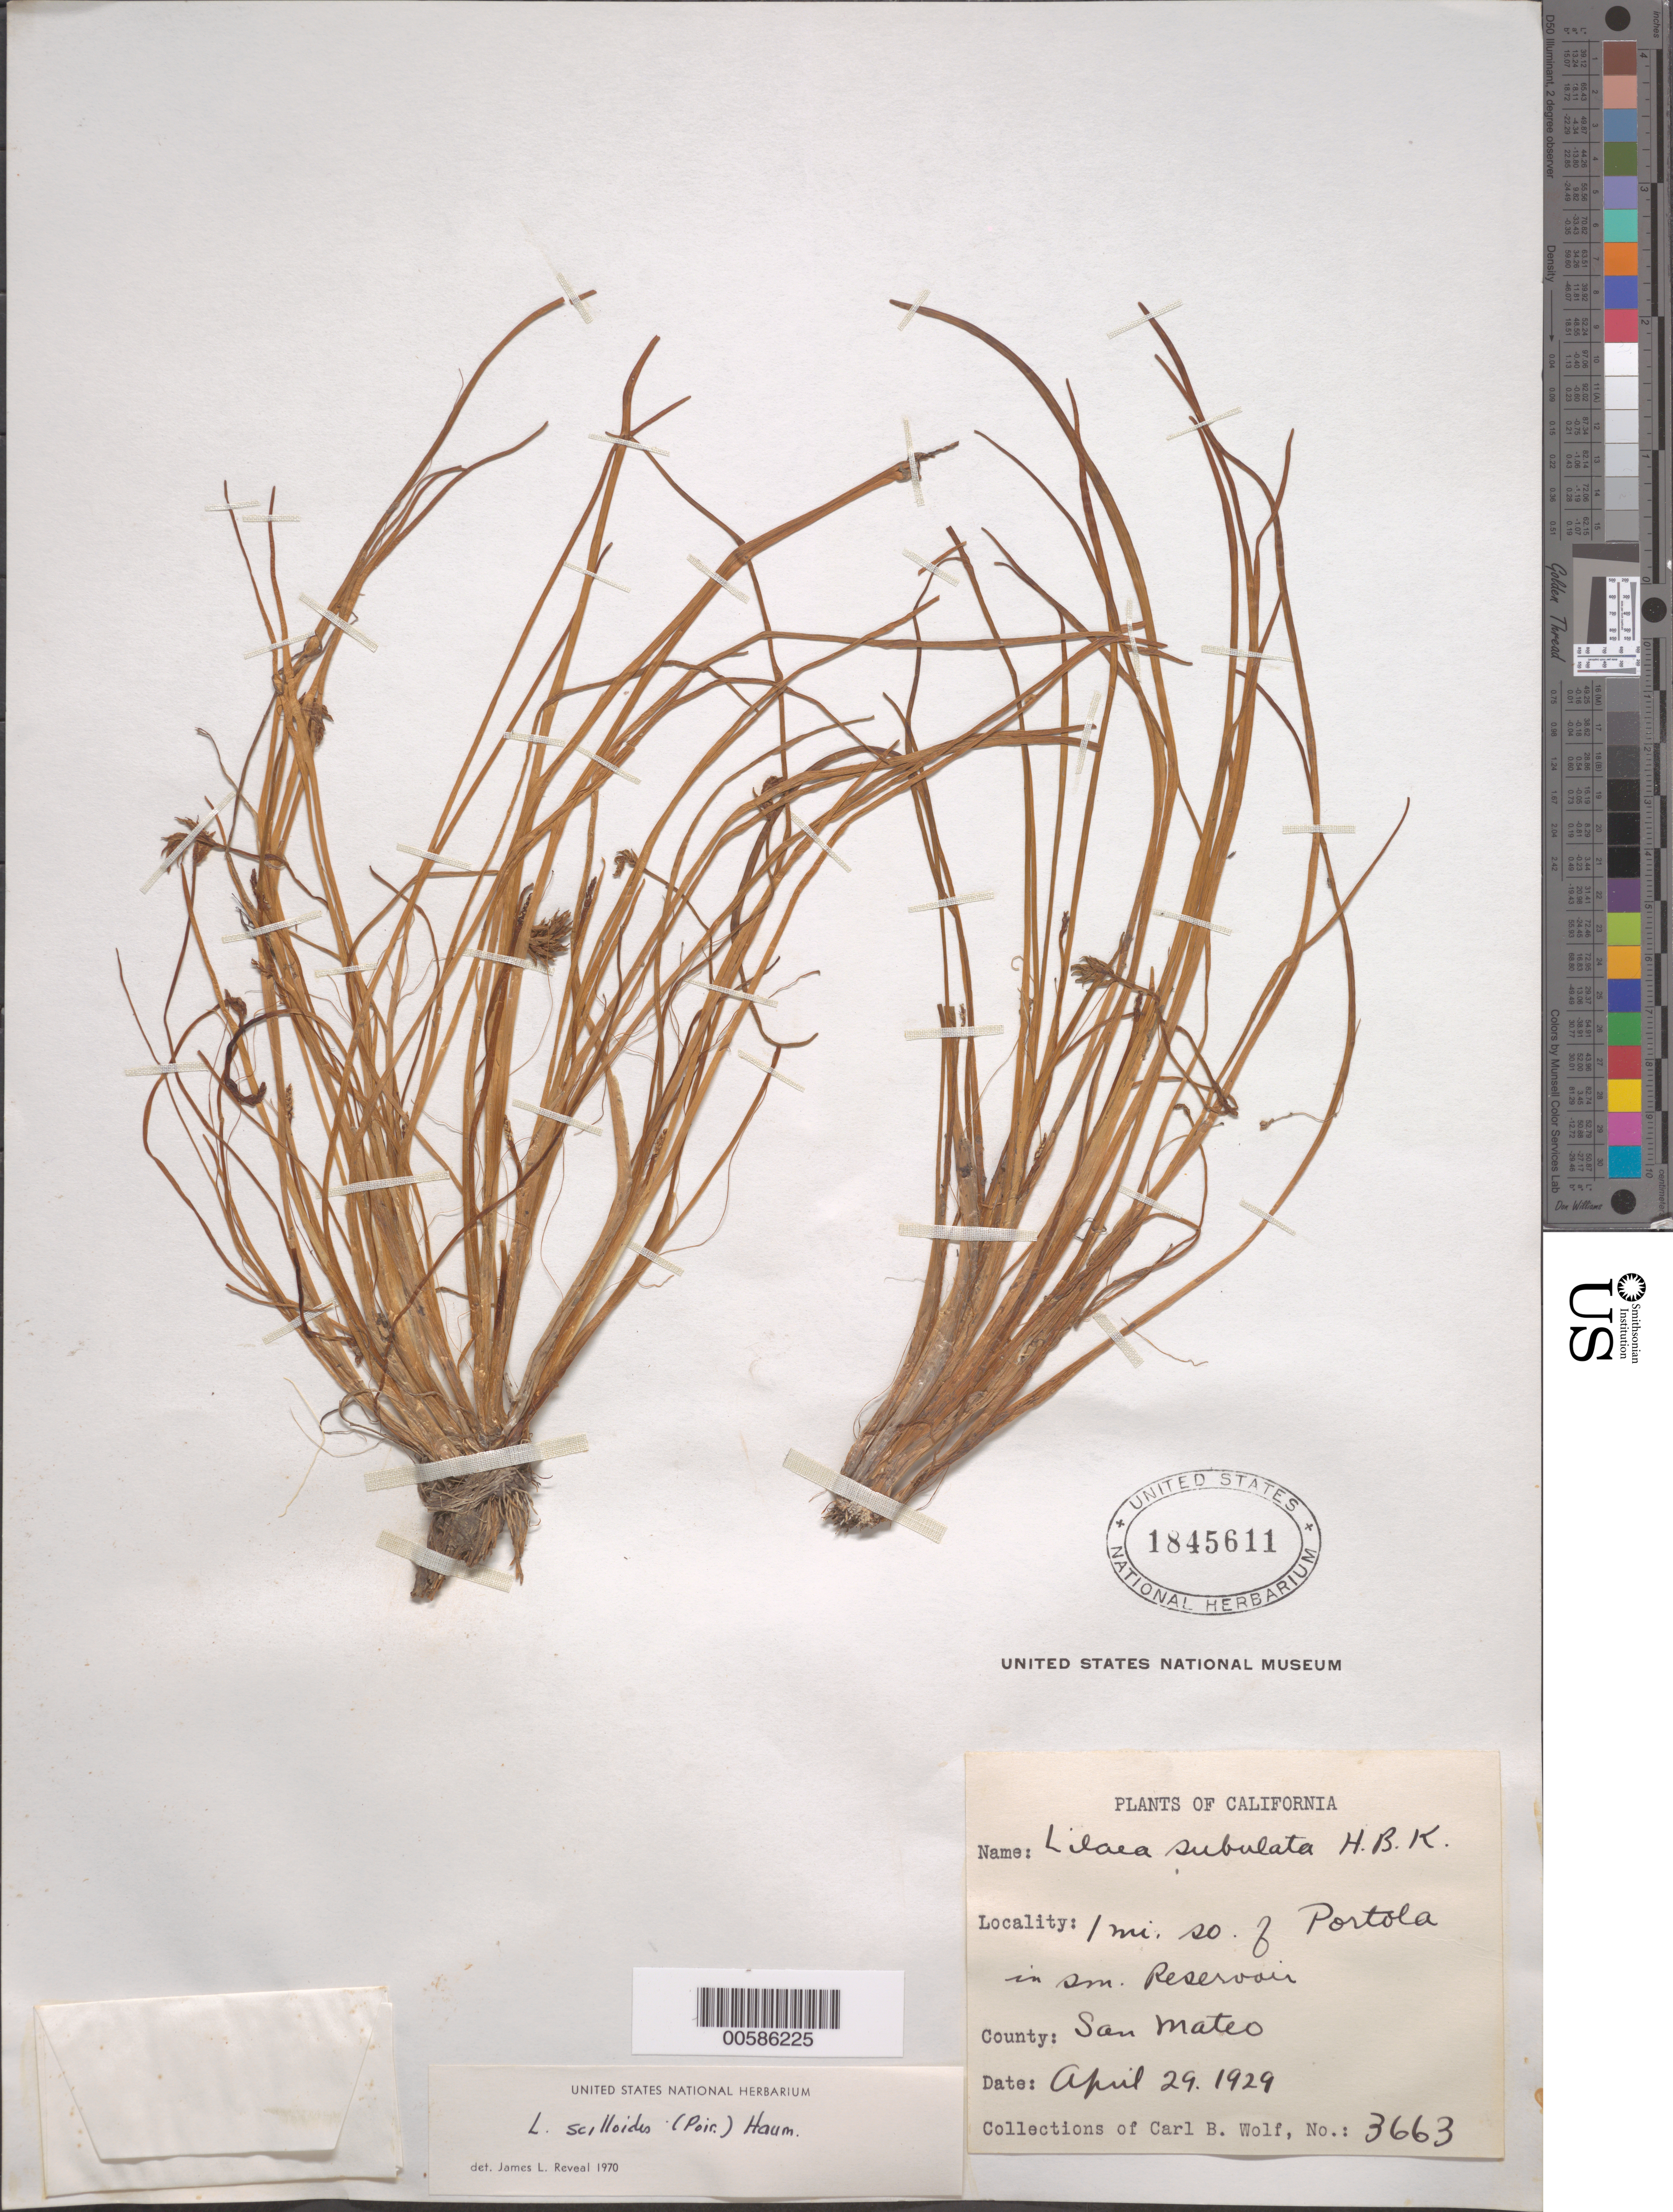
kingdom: Plantae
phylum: Tracheophyta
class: Liliopsida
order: Alismatales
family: Juncaginaceae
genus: Triglochin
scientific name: Triglochin scilloides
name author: (Poir.) Mering & Kadereit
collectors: C. B. Wolf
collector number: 3663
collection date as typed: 29 Apr 1929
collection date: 1929-04-29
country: United States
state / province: California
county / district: San Mateo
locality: S of Portola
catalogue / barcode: US 1845611